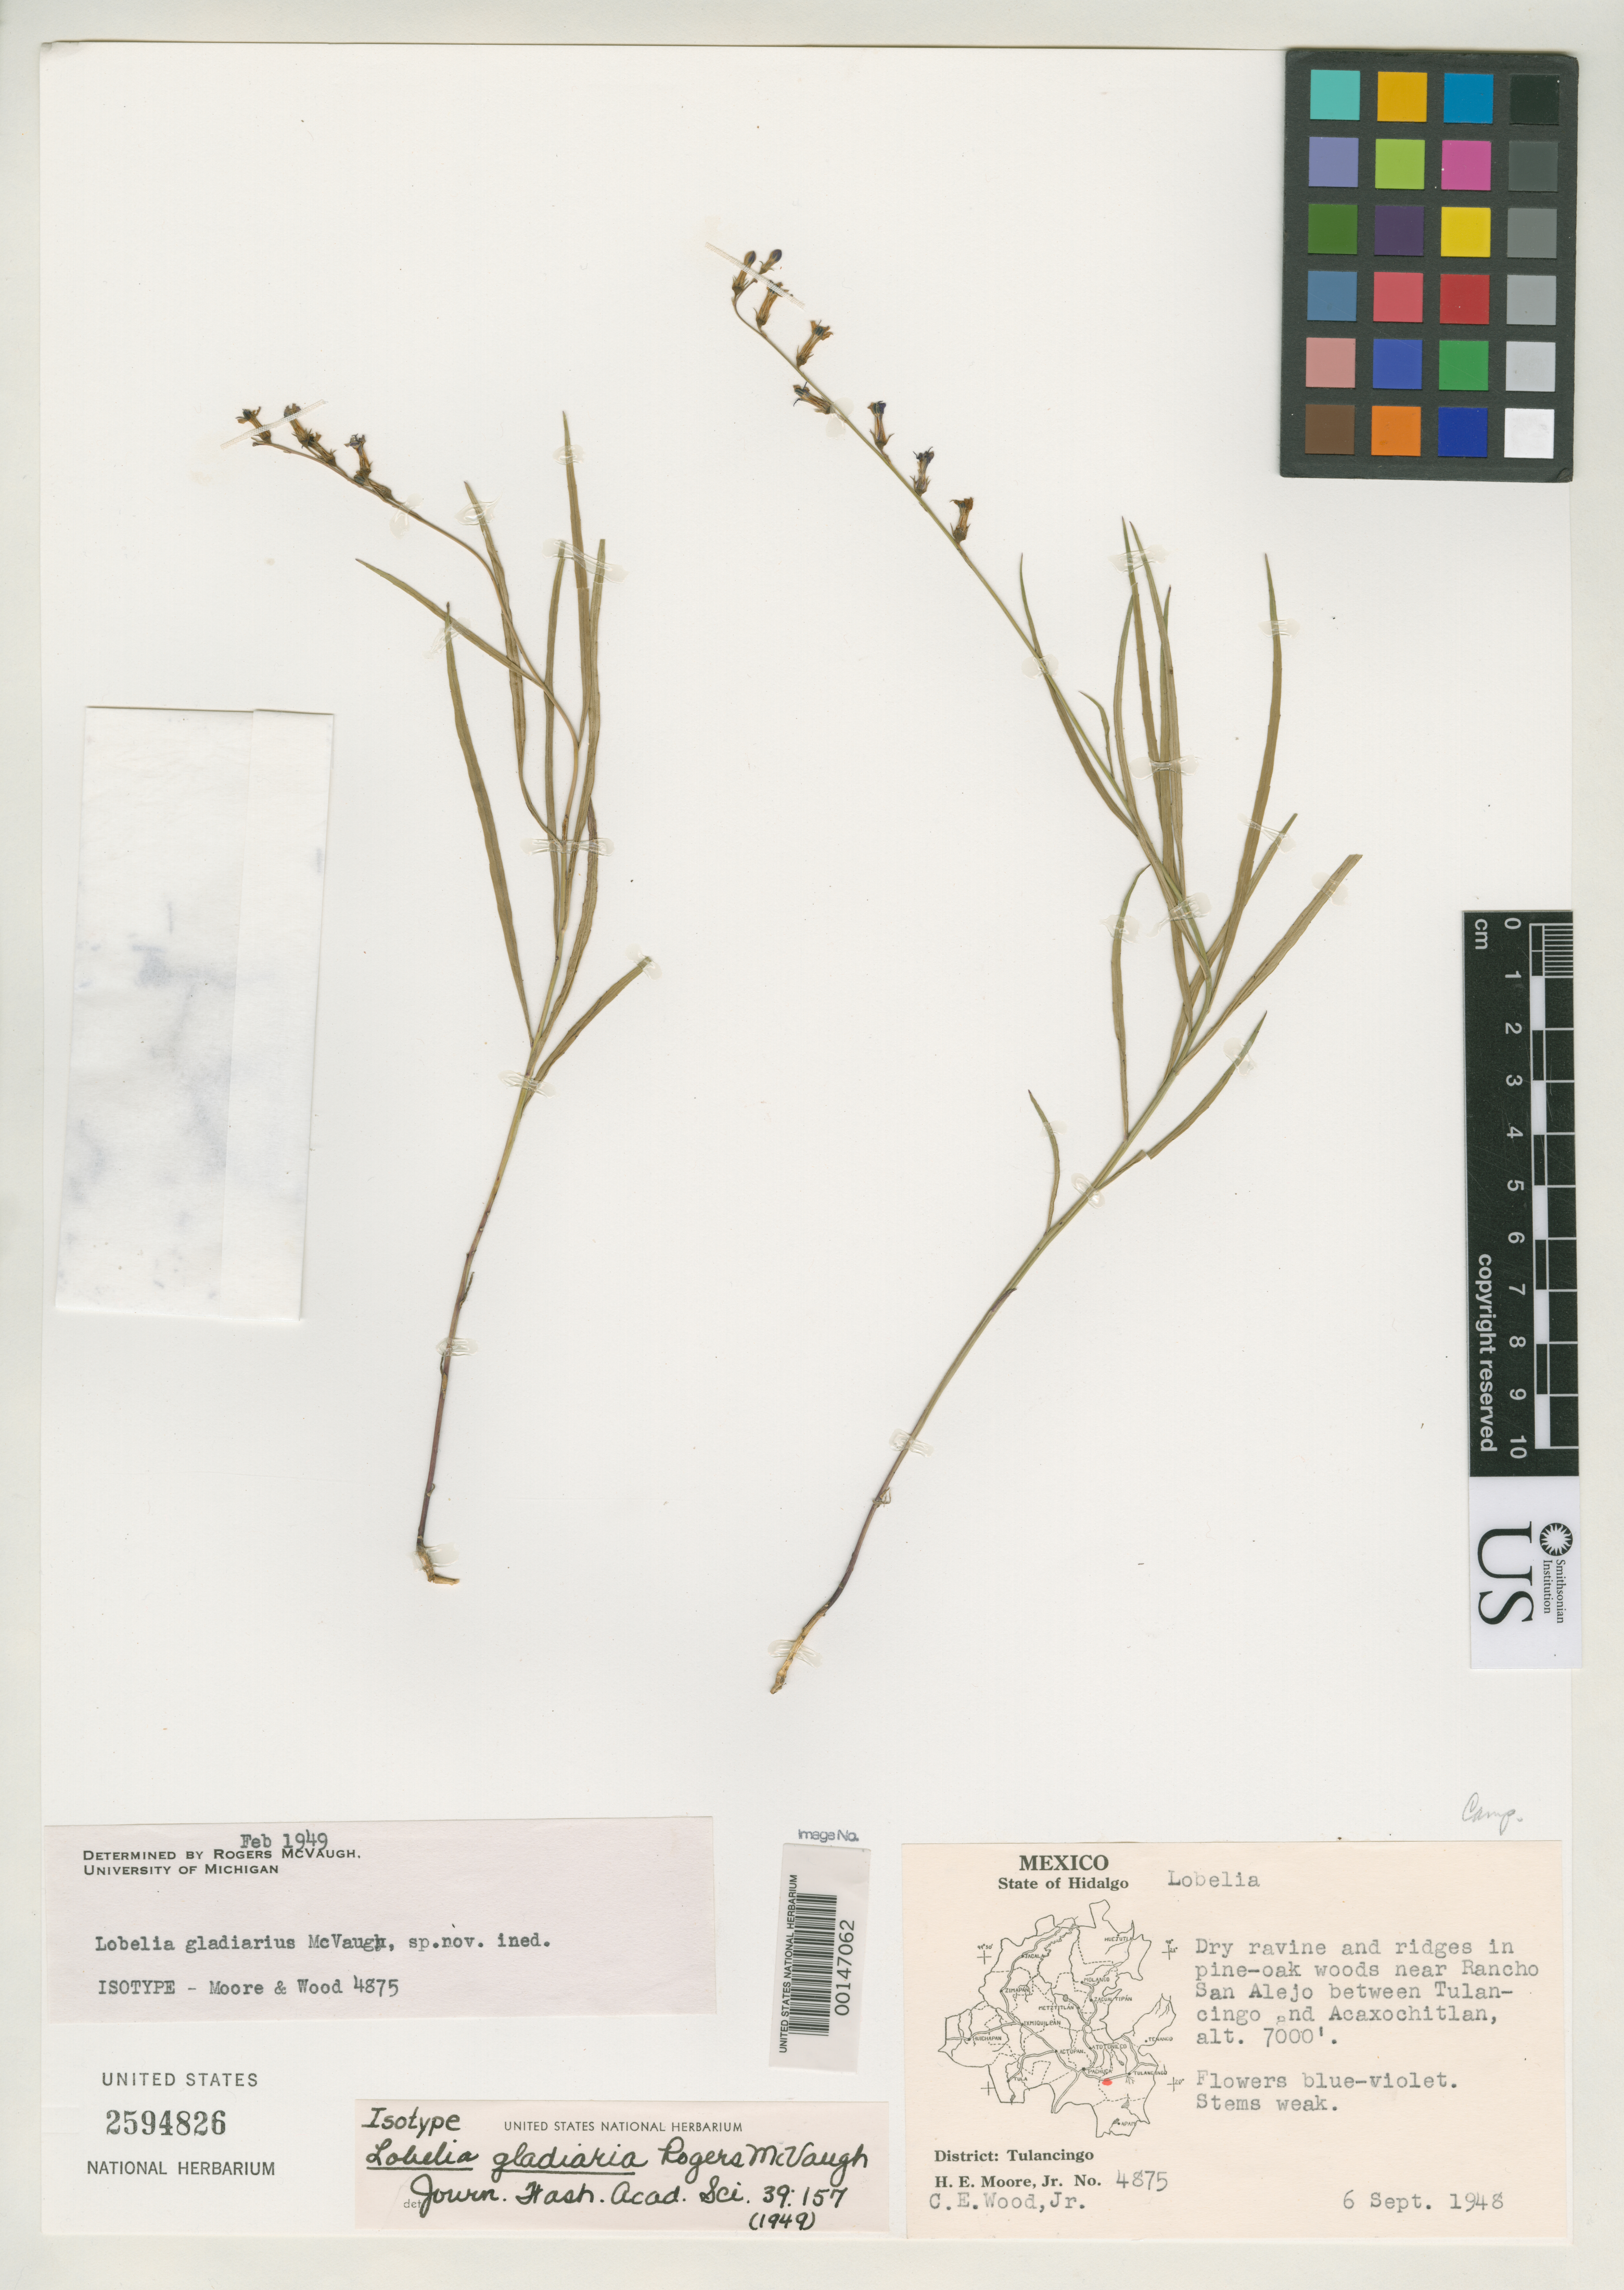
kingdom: Plantae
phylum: Tracheophyta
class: Magnoliopsida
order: Asterales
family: Campanulaceae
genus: Lobelia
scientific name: Lobelia gladiaria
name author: McVaugh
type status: Isotype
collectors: H. E. Moore & C. Wood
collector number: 4875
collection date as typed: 06 Sep 1948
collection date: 1948-09-06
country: Mexico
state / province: Hidalgo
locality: Near Rancho San Alego, between Tulancinga and Acaxochitlan.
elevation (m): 2134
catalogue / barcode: US 2594826